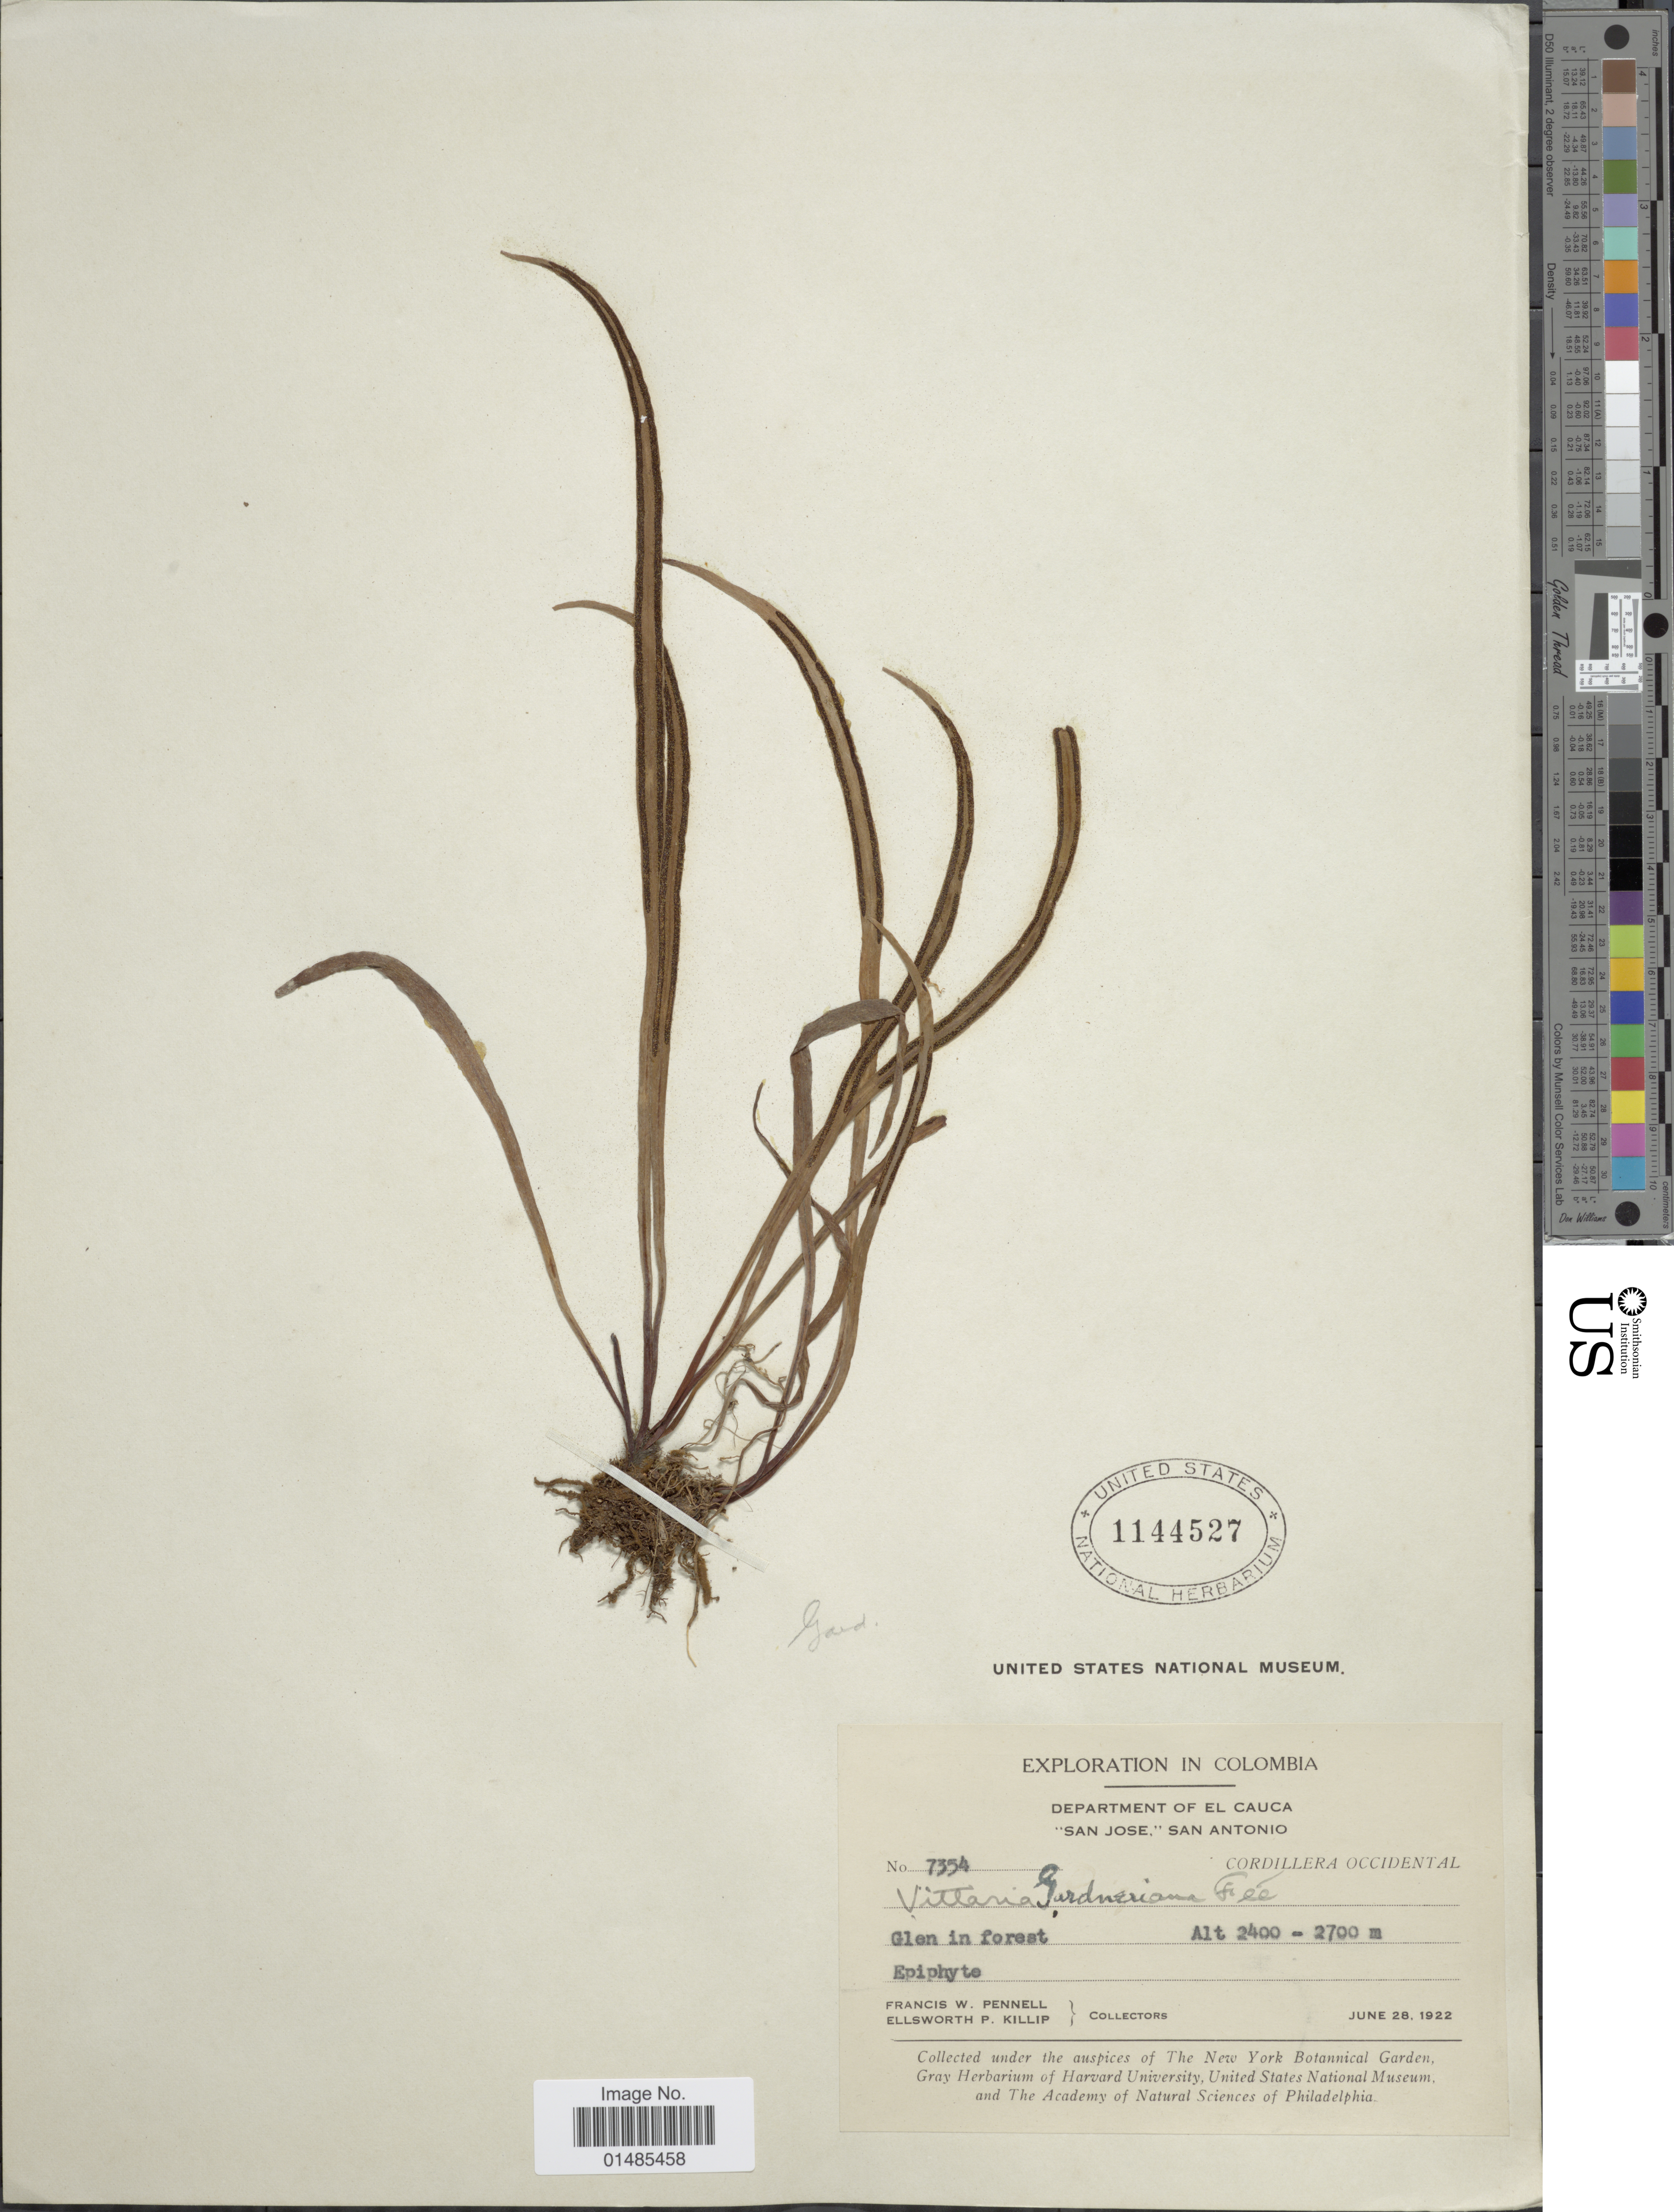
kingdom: Plantae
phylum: Tracheophyta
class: Polypodiopsida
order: Polypodiales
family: Pteridaceae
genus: Radiovittaria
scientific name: Radiovittaria gardneriana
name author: (Fée) E.H. Crane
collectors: F. W. Pennell & E. P. Killip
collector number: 7354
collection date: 1922-06-28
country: Colombia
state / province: Cauca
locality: Department of El Cauca. "San Jose", San Antonio. Cordillera Occidental. Glen in forest.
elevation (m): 2400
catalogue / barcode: US 1144527